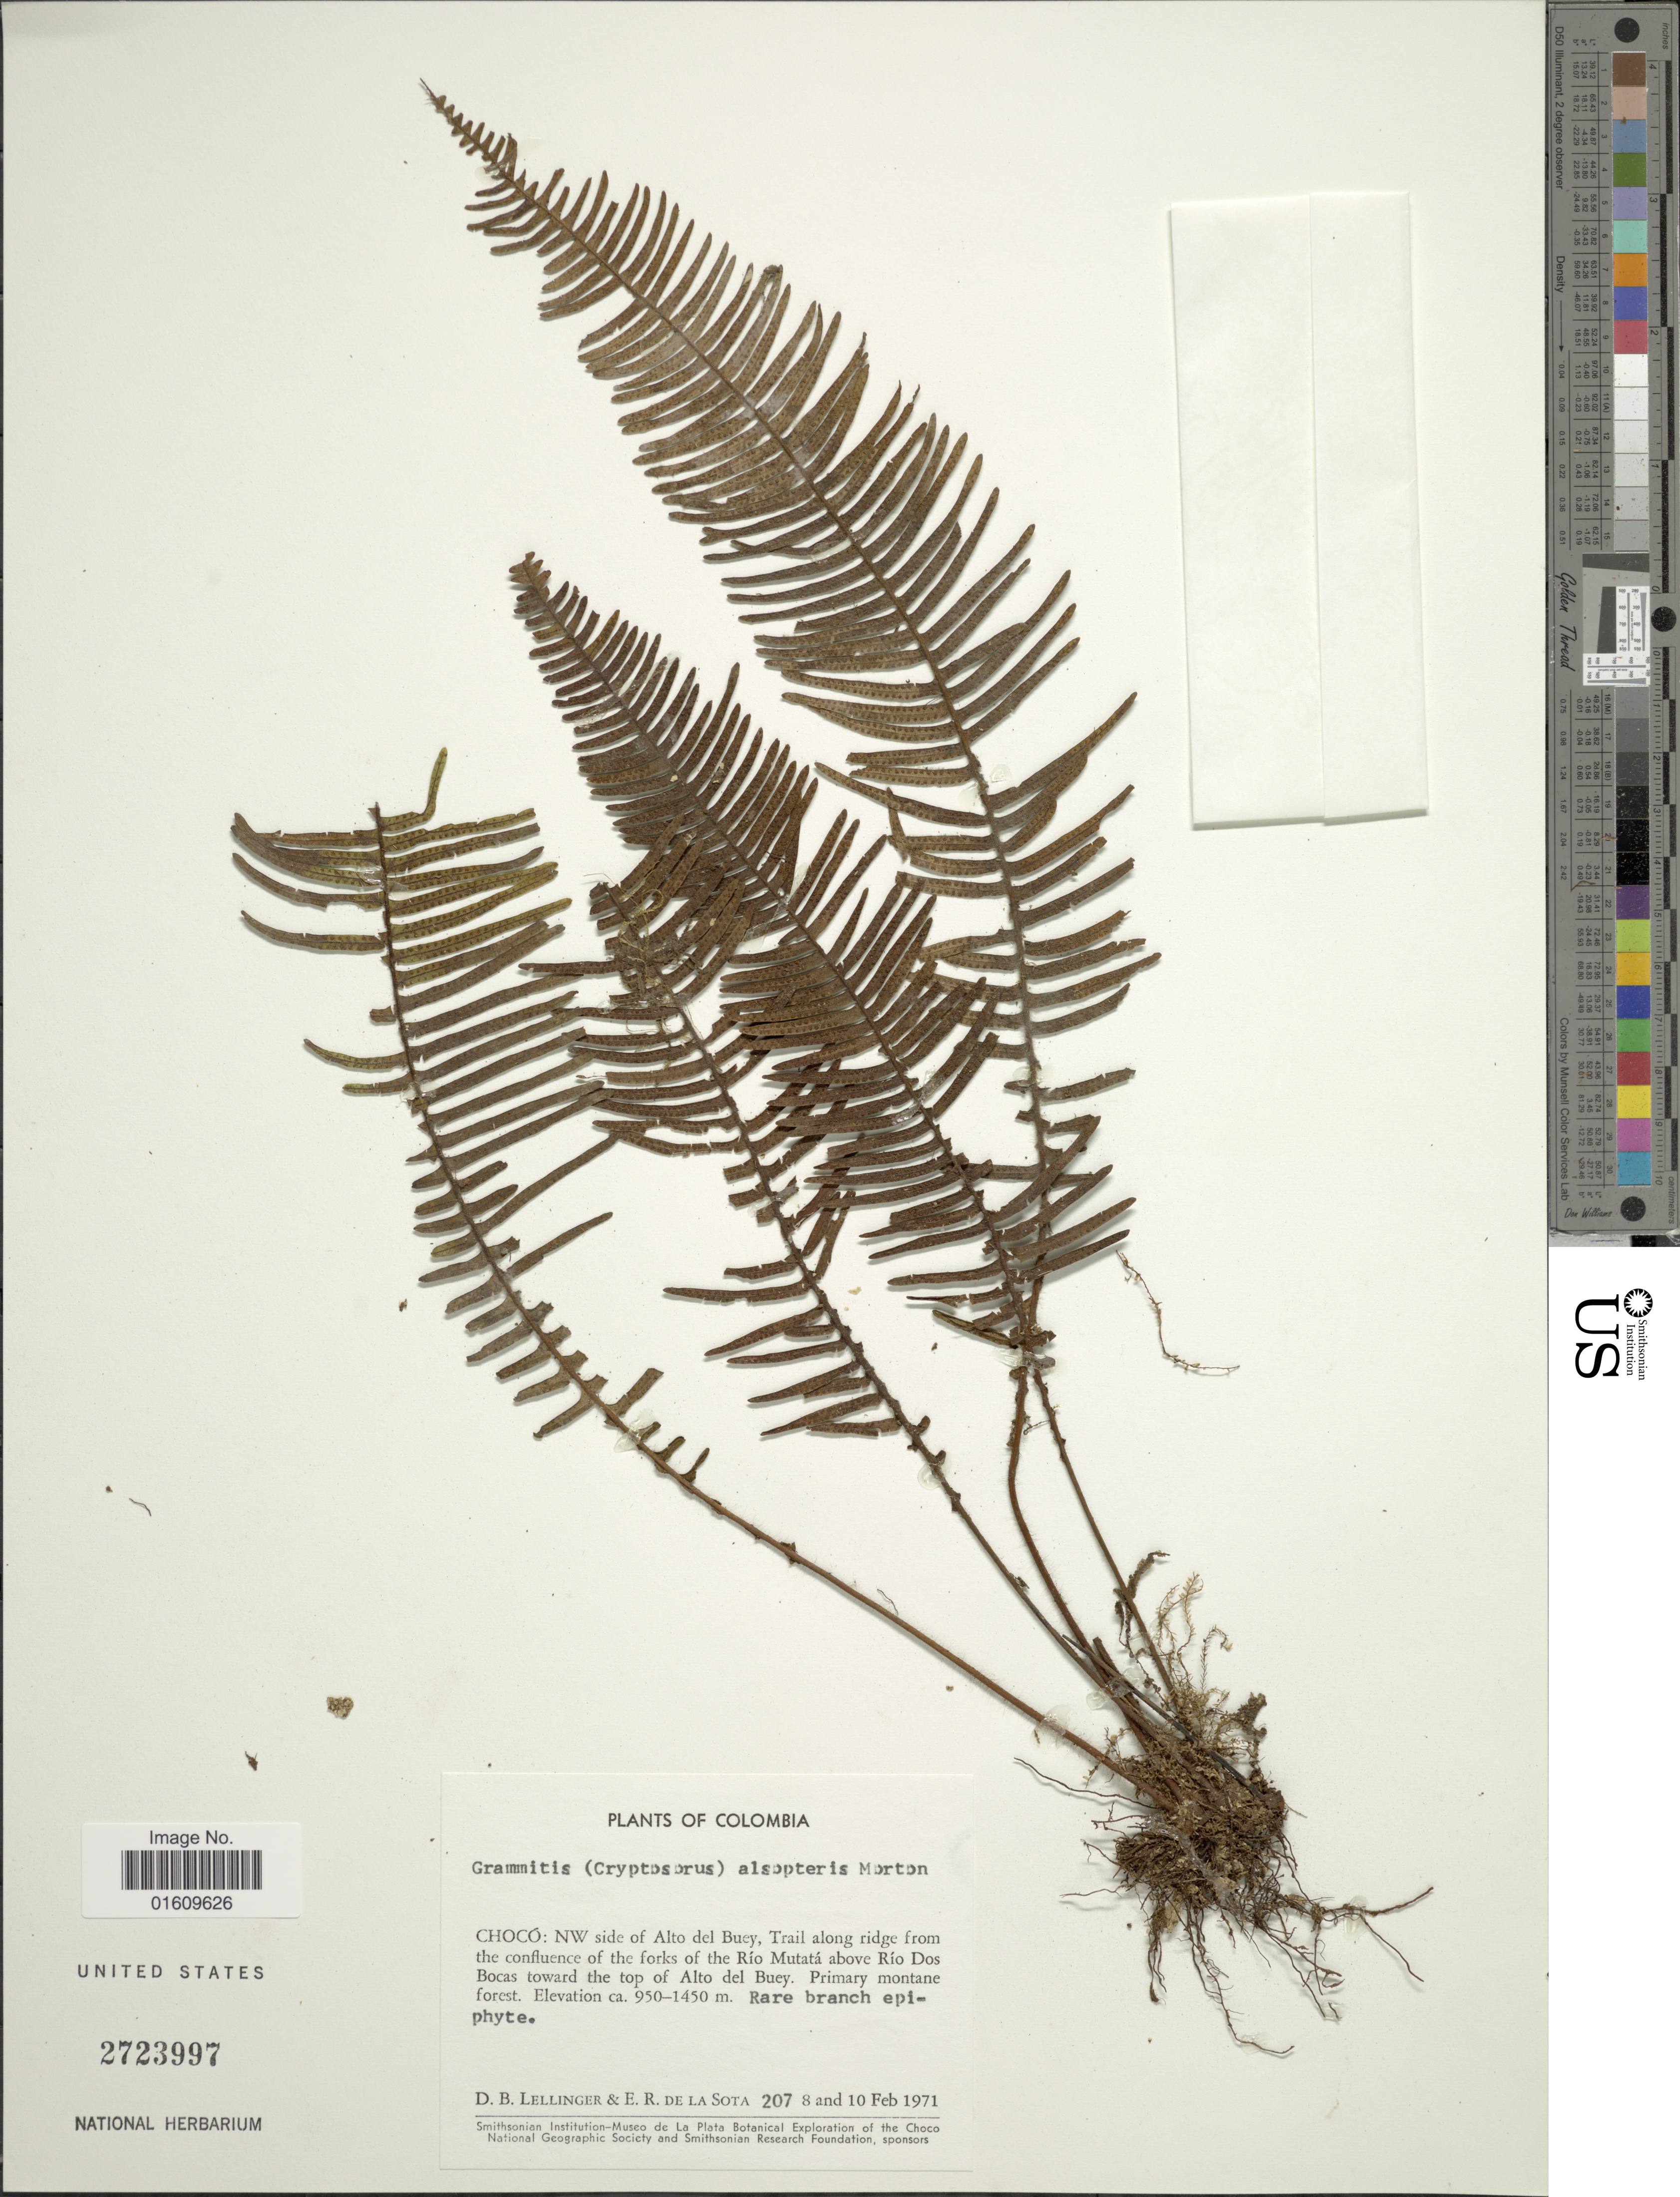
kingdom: Plantae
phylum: Tracheophyta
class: Polypodiopsida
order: Polypodiales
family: Polypodiaceae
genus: Mycopteris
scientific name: Mycopteris alsopteris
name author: (C.V. Morton) Sundue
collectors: D. B. Lellinger & E. R. de la Sota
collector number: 207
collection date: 1971-02-08/1971-02-10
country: Colombia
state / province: Chocó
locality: NW side ofAlto del Buey, Trail along ridge from the confluence of the forks of the Rio Mutata above Rio Dos Bocas toward the top of Alto del Buey.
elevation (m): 950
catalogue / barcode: US 2723997